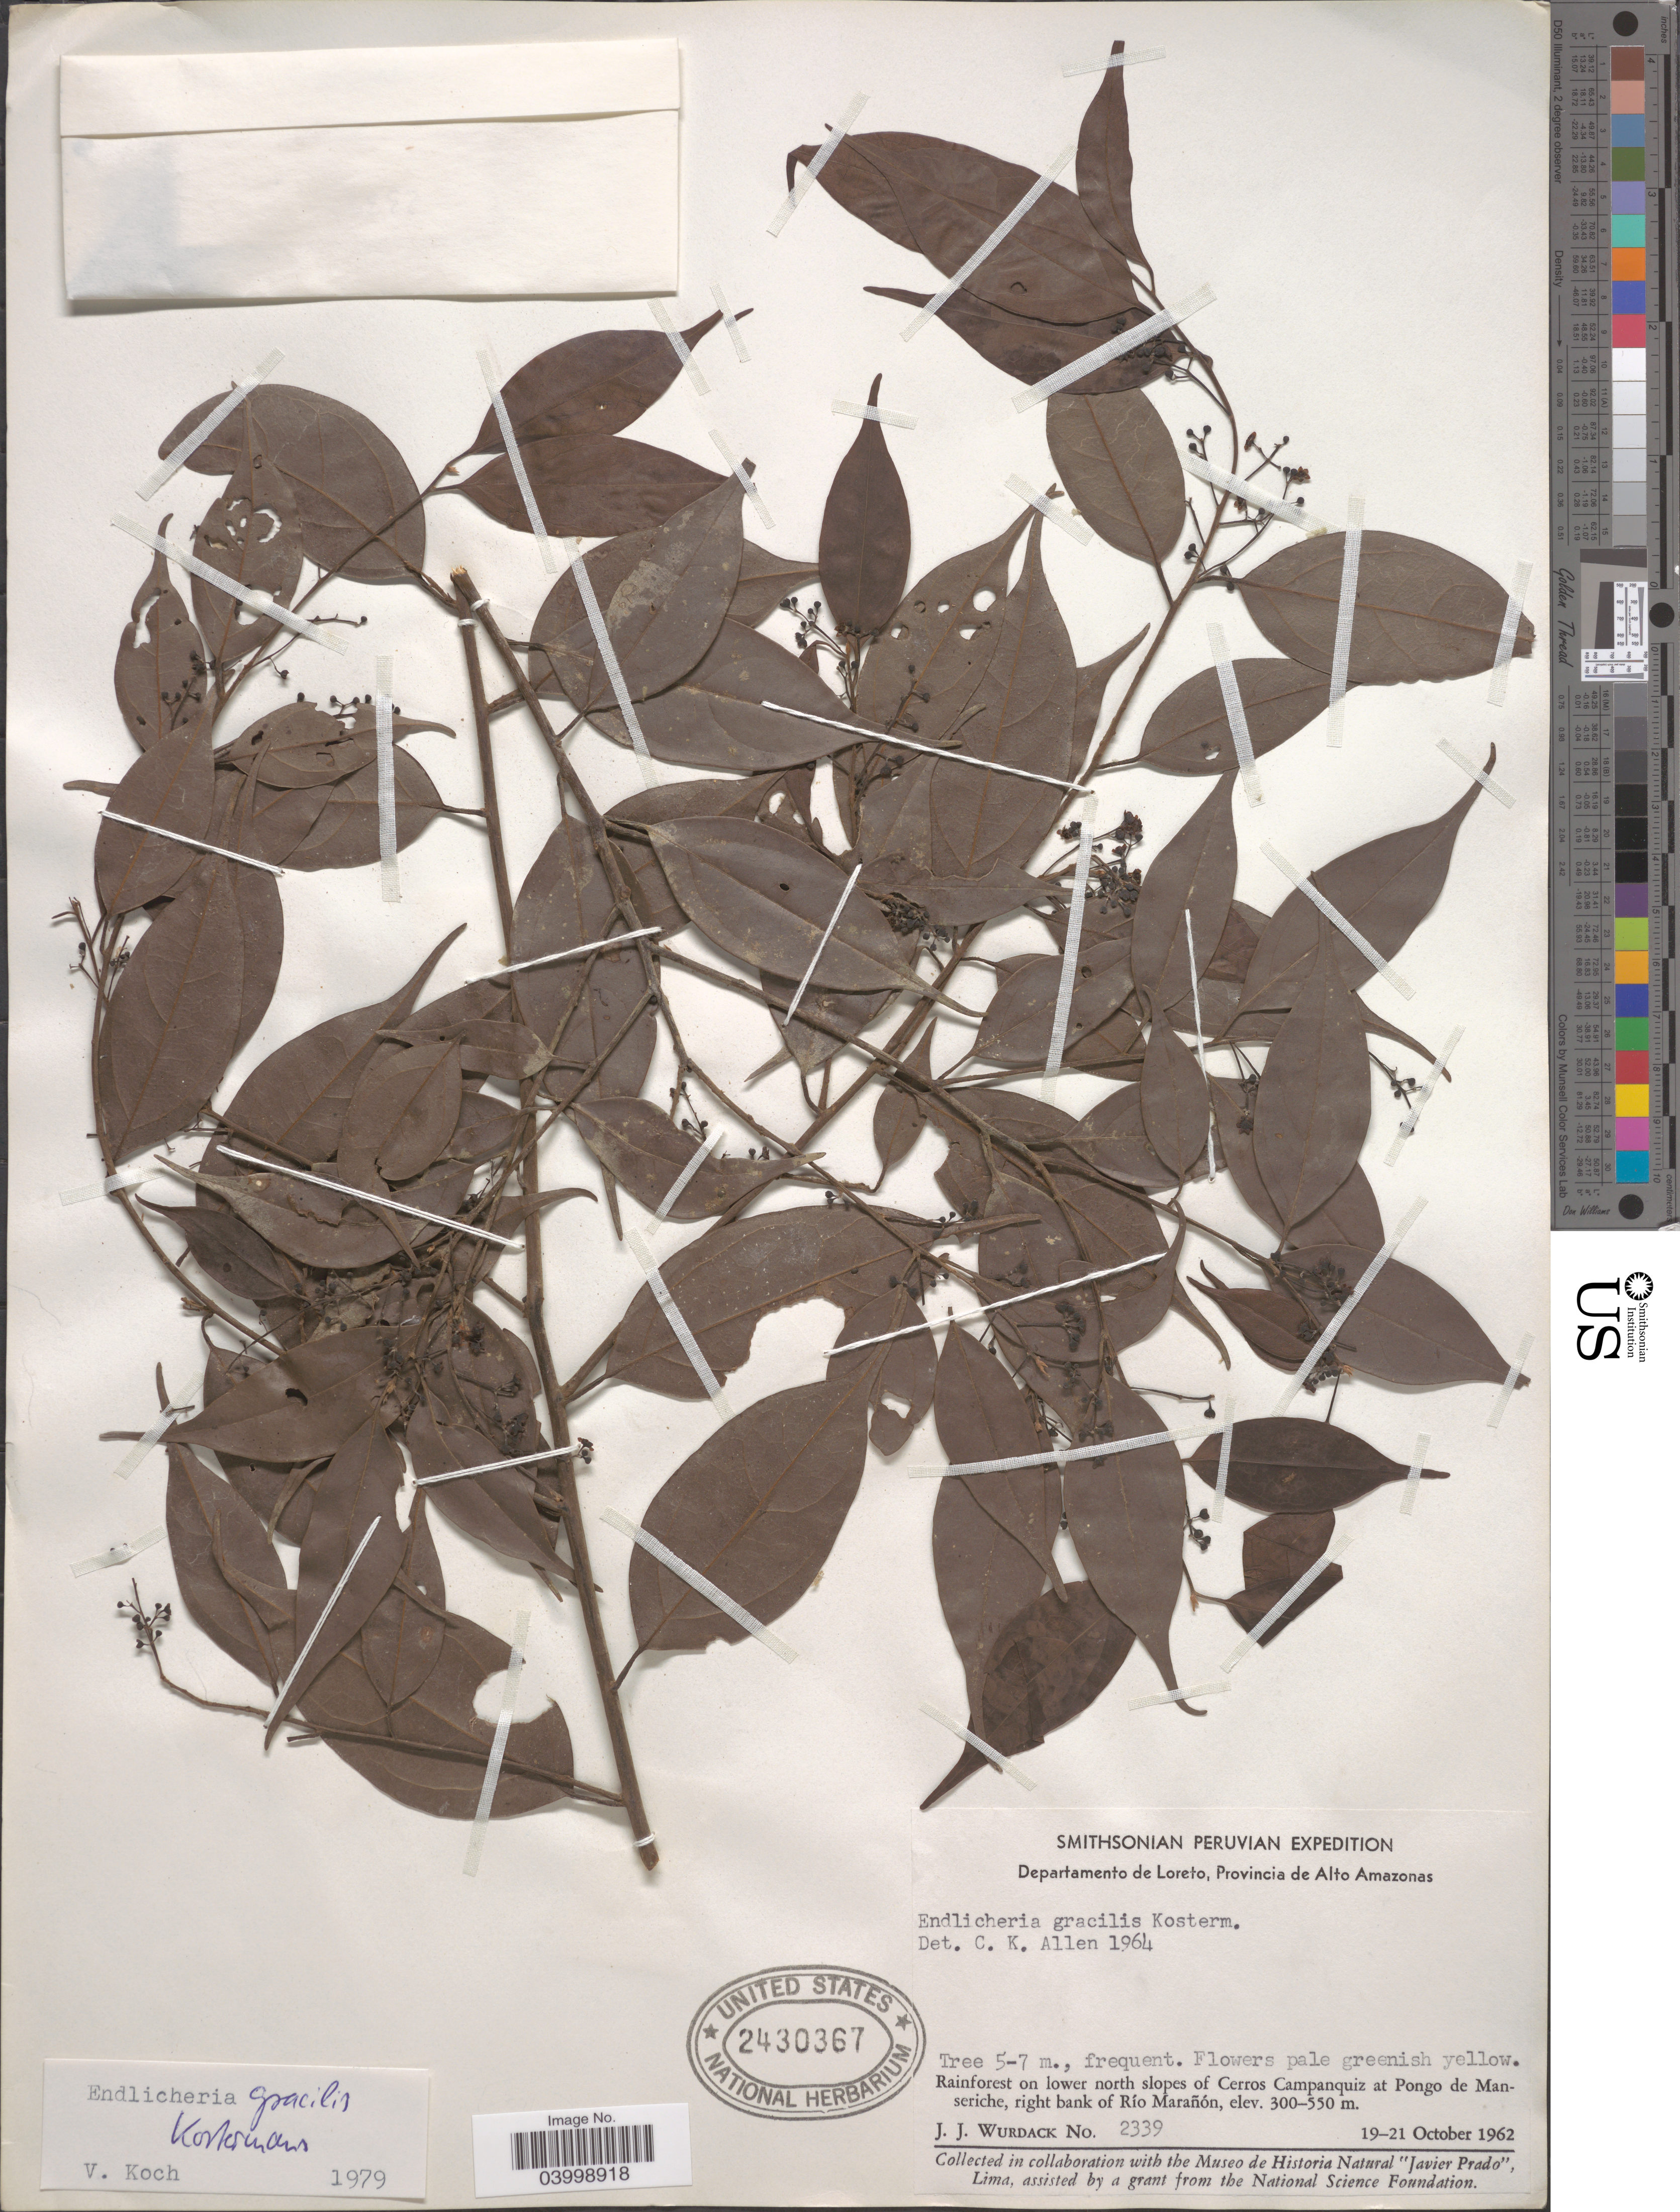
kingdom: Plantae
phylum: Tracheophyta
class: Magnoliopsida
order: Laurales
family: Lauraceae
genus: Endlicheria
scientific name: Endlicheria gracilis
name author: Kosterm.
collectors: J. J. Wurdack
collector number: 2339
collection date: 1962-10-19/1962-10-21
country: Peru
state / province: Loreto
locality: Departamento de Loreto, Provincia de Alto Amazonas. On lower north slopes Cerros Campanquiz at Pongo de Manseriche, right bank of Río Marañón.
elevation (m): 300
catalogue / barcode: US 2430367